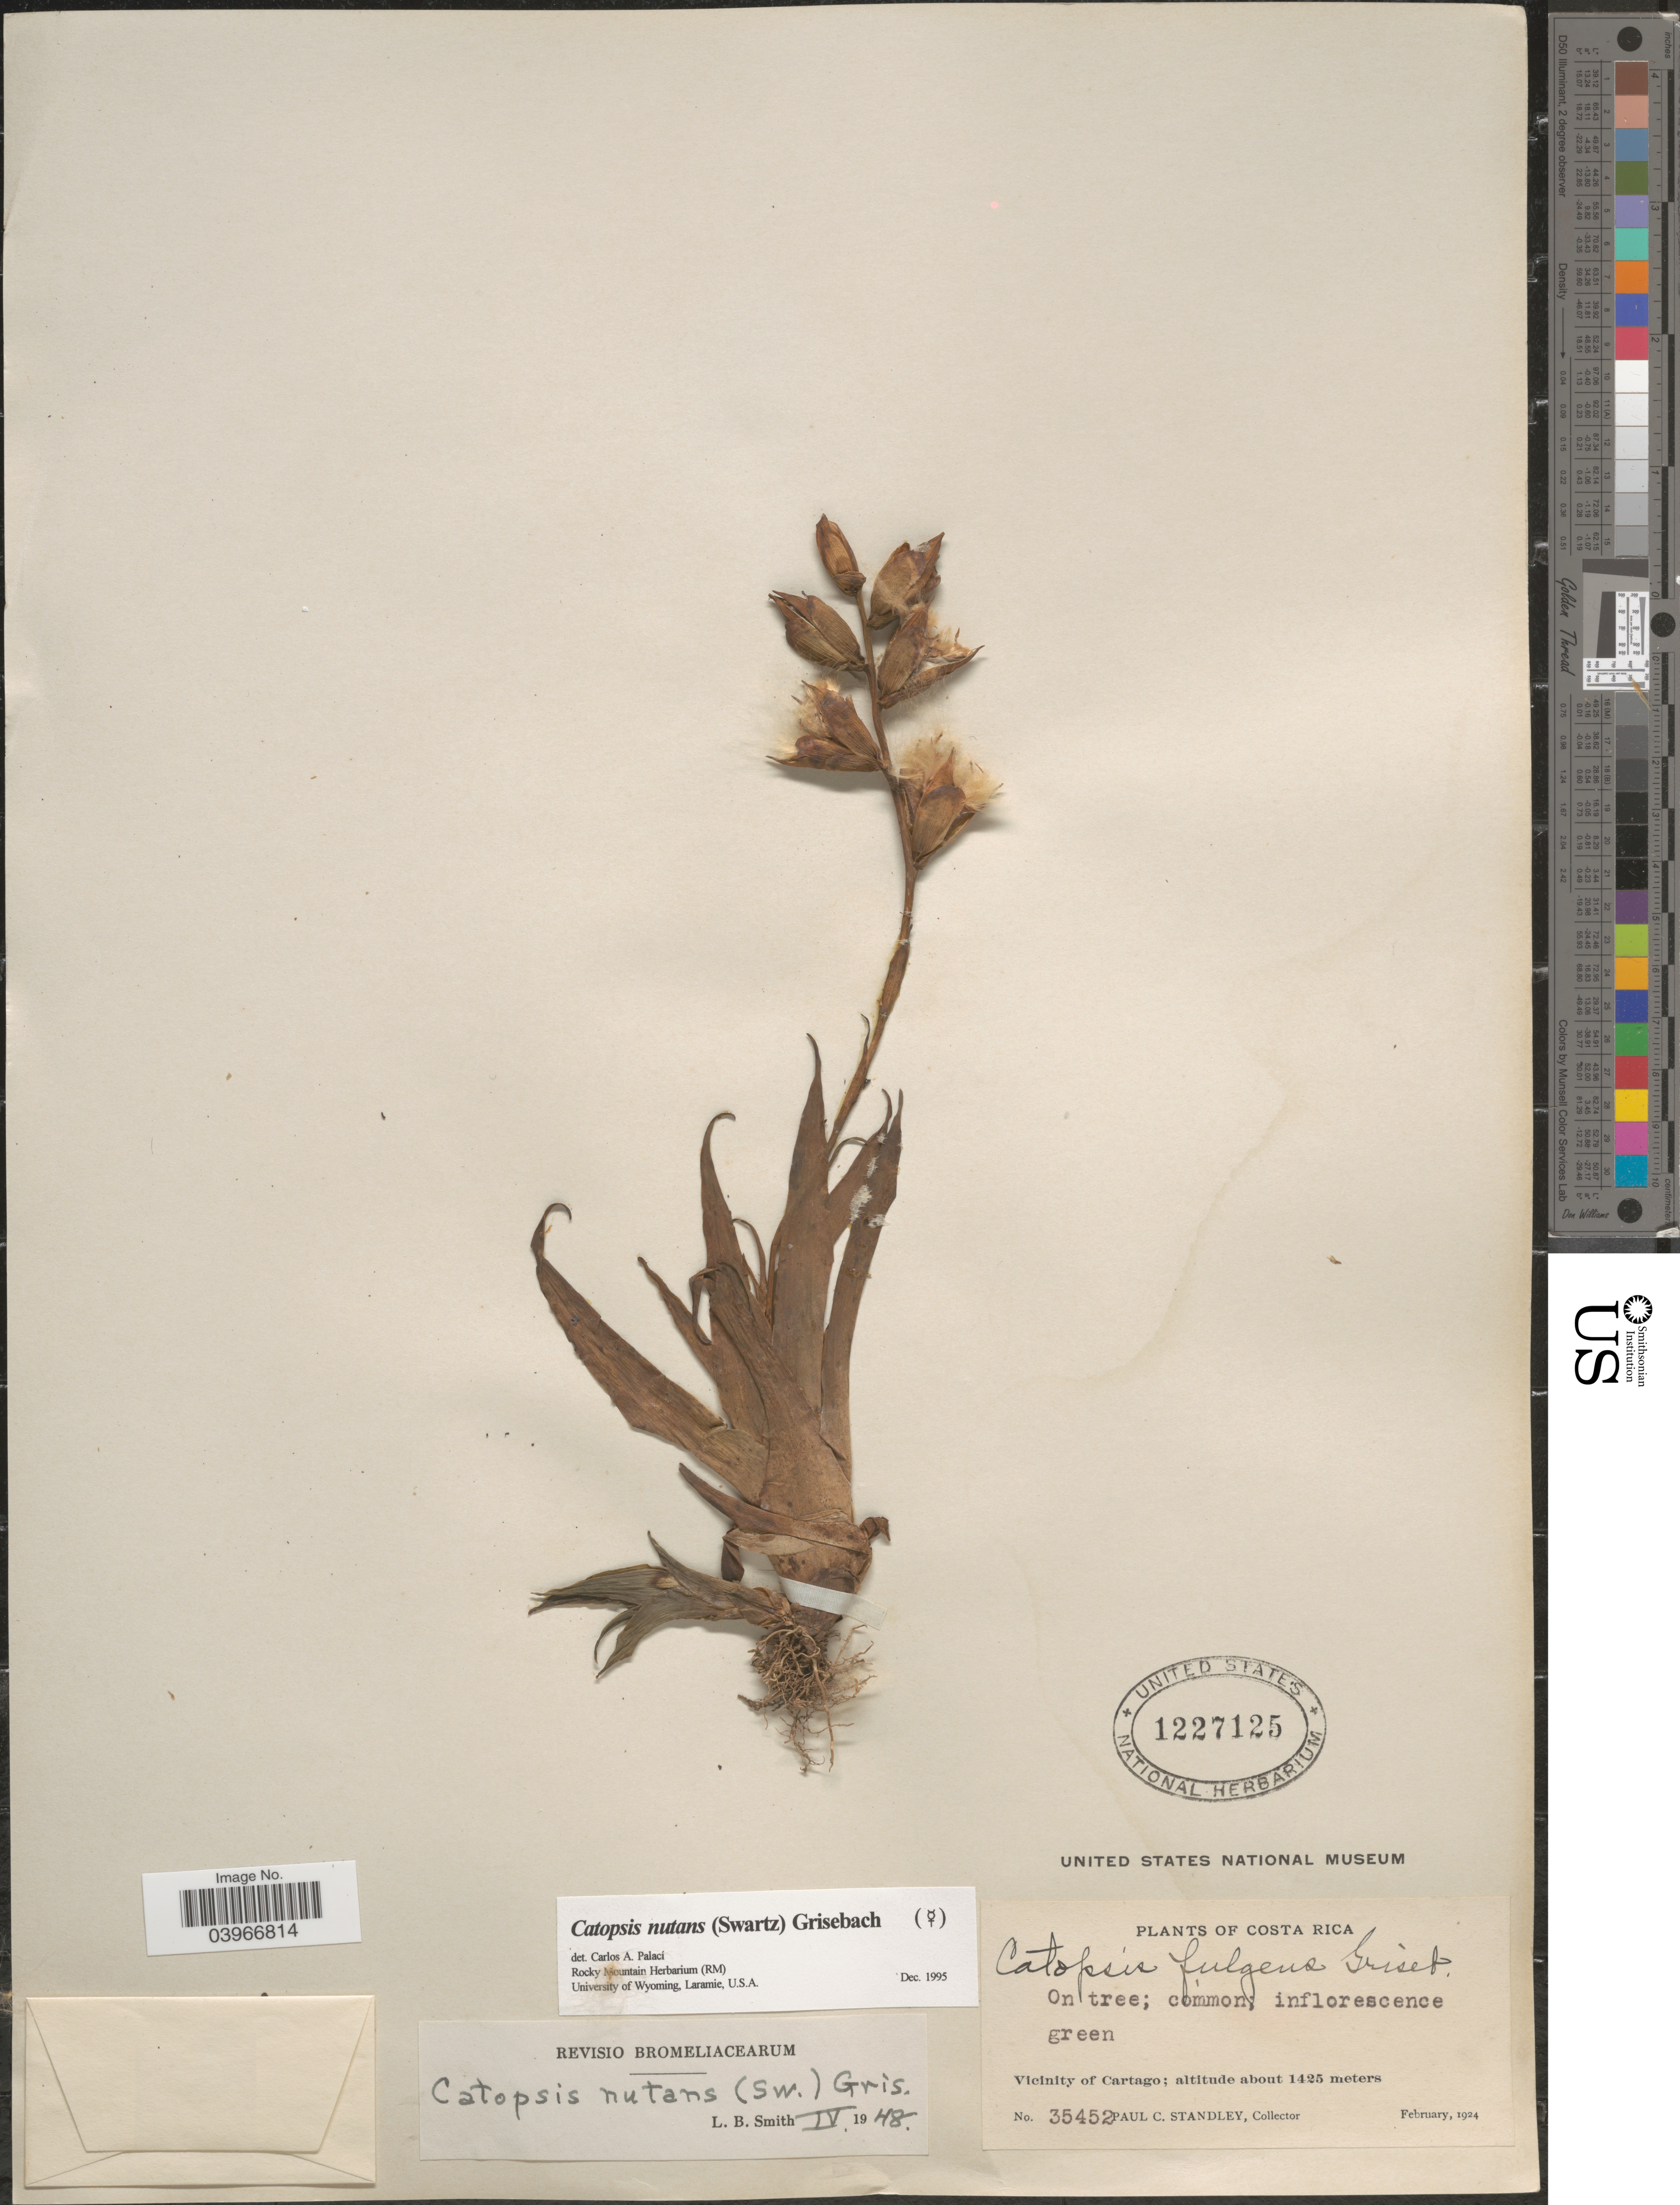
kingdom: Plantae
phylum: Tracheophyta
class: Liliopsida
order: Poales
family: Bromeliaceae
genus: Catopsis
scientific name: Catopsis nutans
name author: (Sw.) Griseb.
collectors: P. C. Standley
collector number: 35452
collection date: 1924-02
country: Costa Rica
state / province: Cartago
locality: Vicinity of Cartago.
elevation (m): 1425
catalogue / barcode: US 1227125